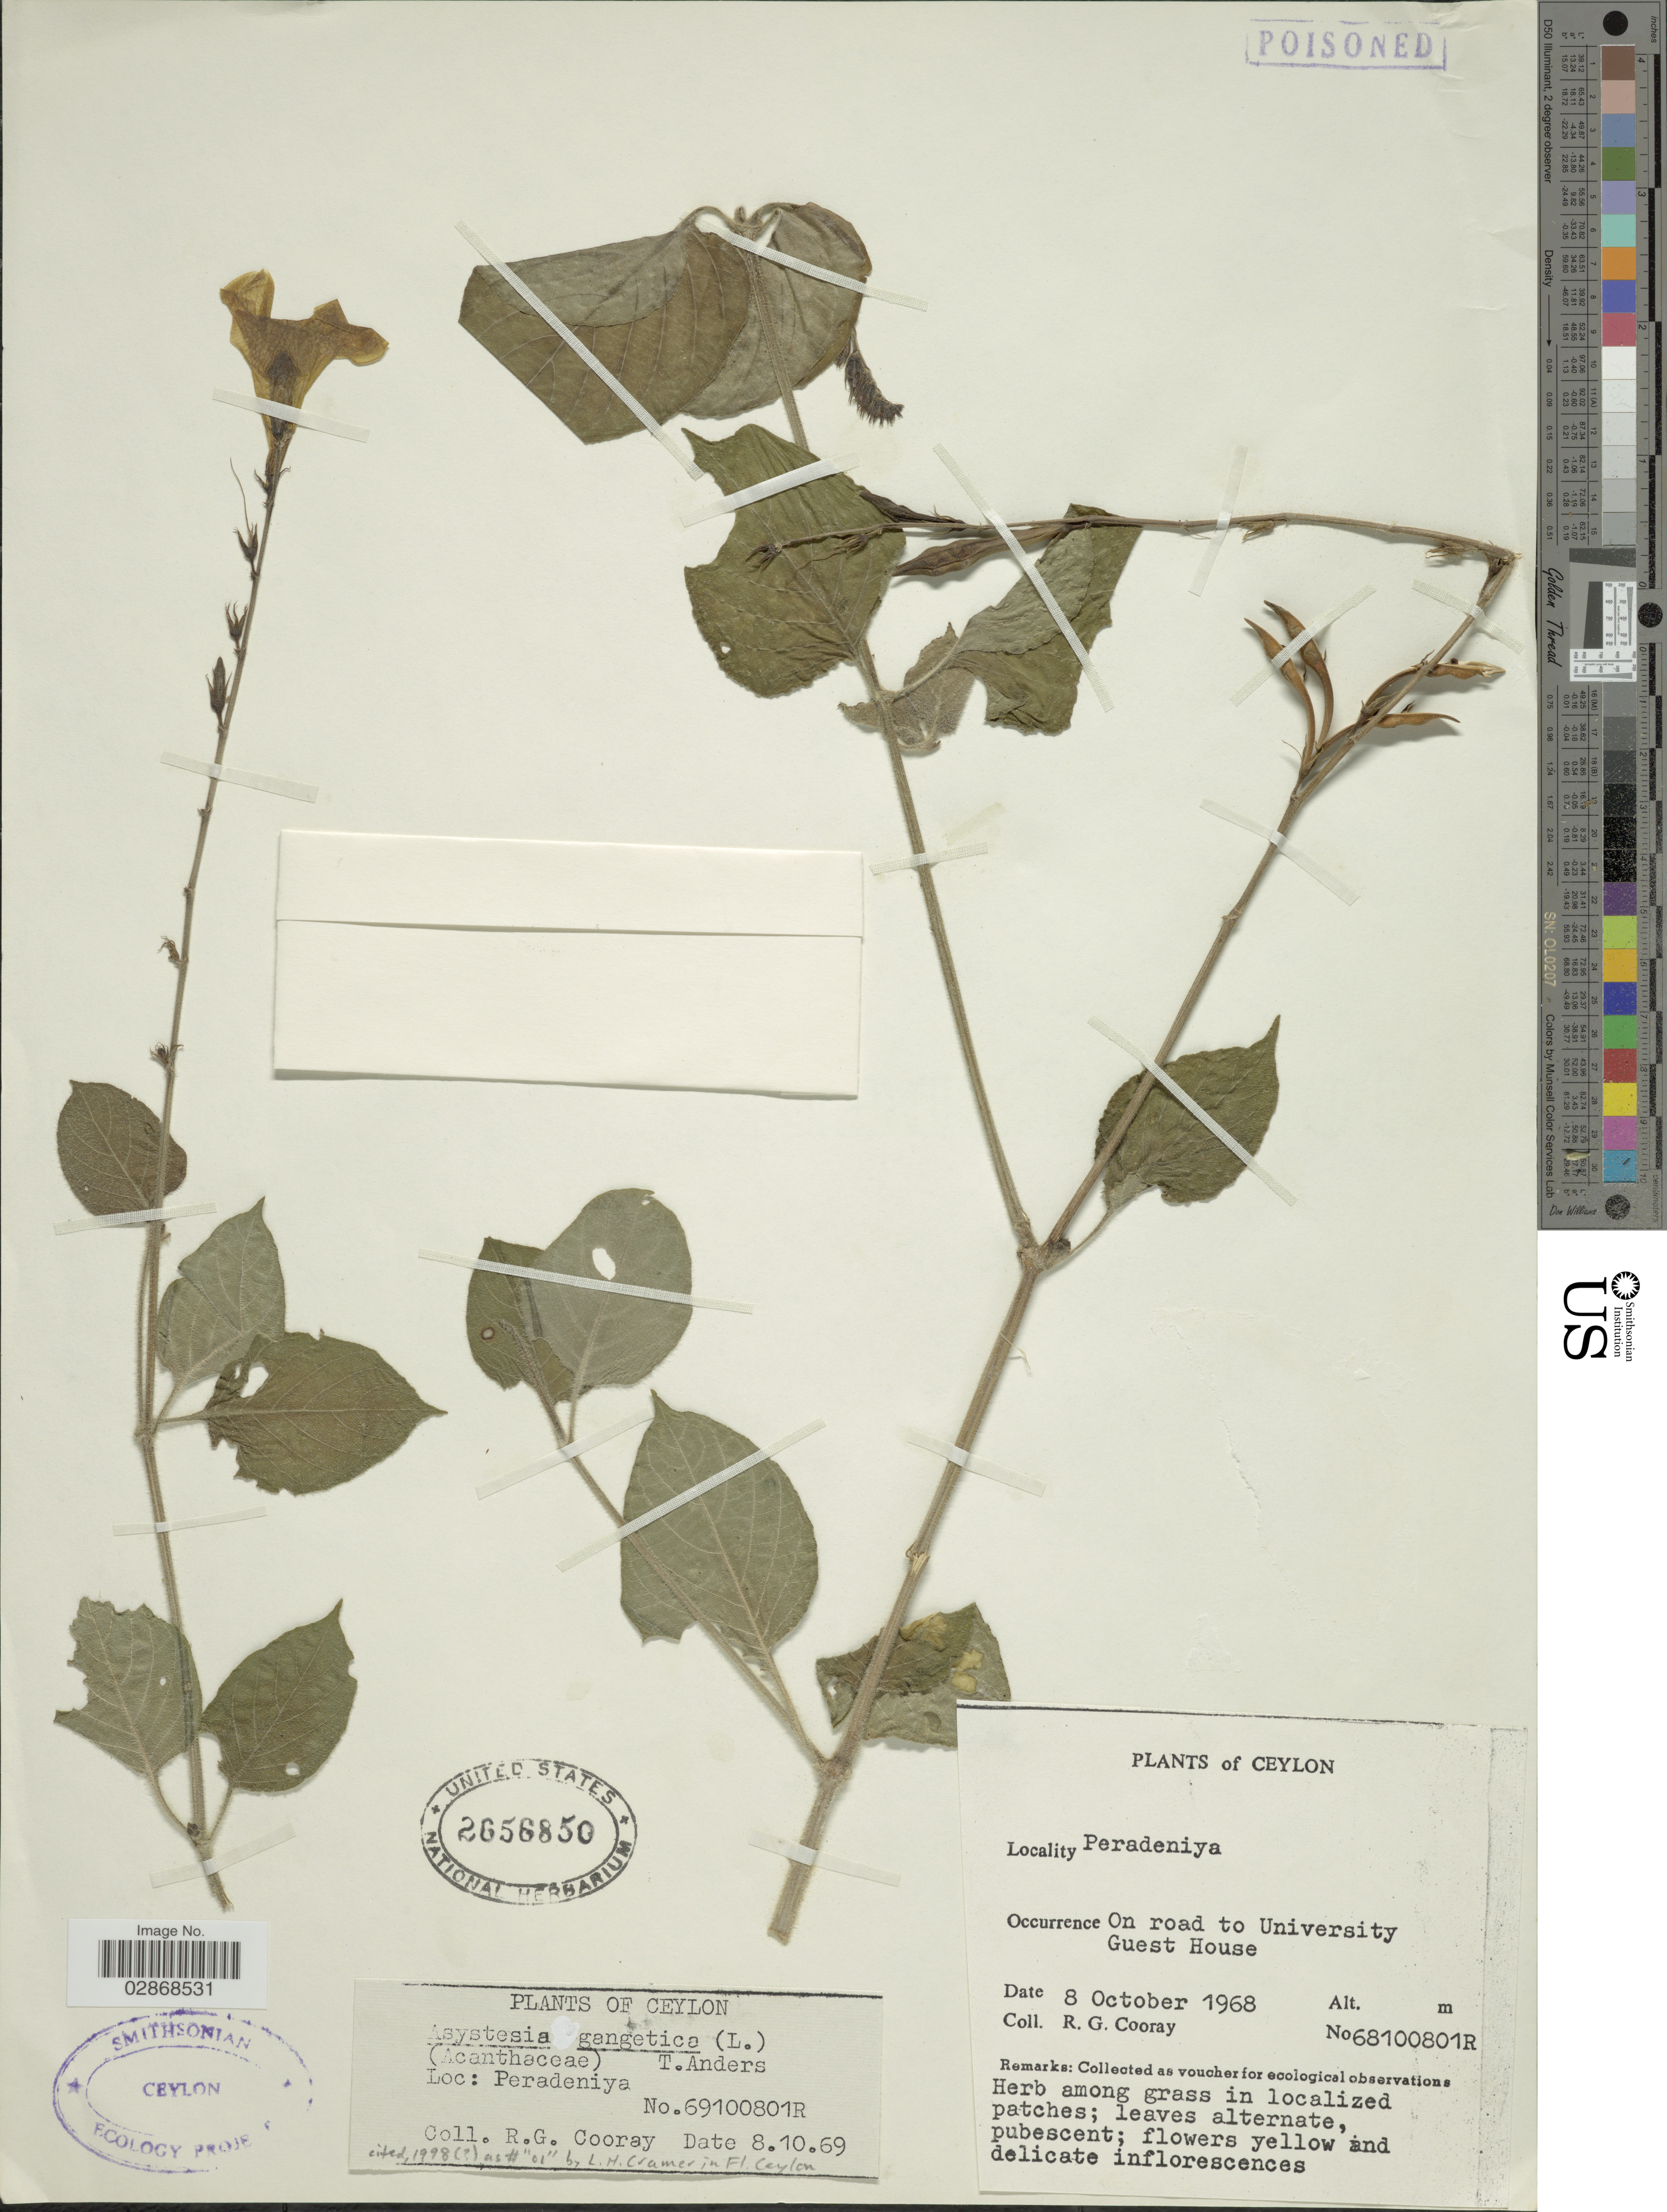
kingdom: Plantae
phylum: Tracheophyta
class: Magnoliopsida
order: Lamiales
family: Acanthaceae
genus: Asystasia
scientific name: Asystasia gangetica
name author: (L.) T. Anderson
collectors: R. Cooray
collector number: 68100801R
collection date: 1968-10-08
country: Sri Lanka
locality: Ceylon. On road to University Guest House.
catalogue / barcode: US 2656850